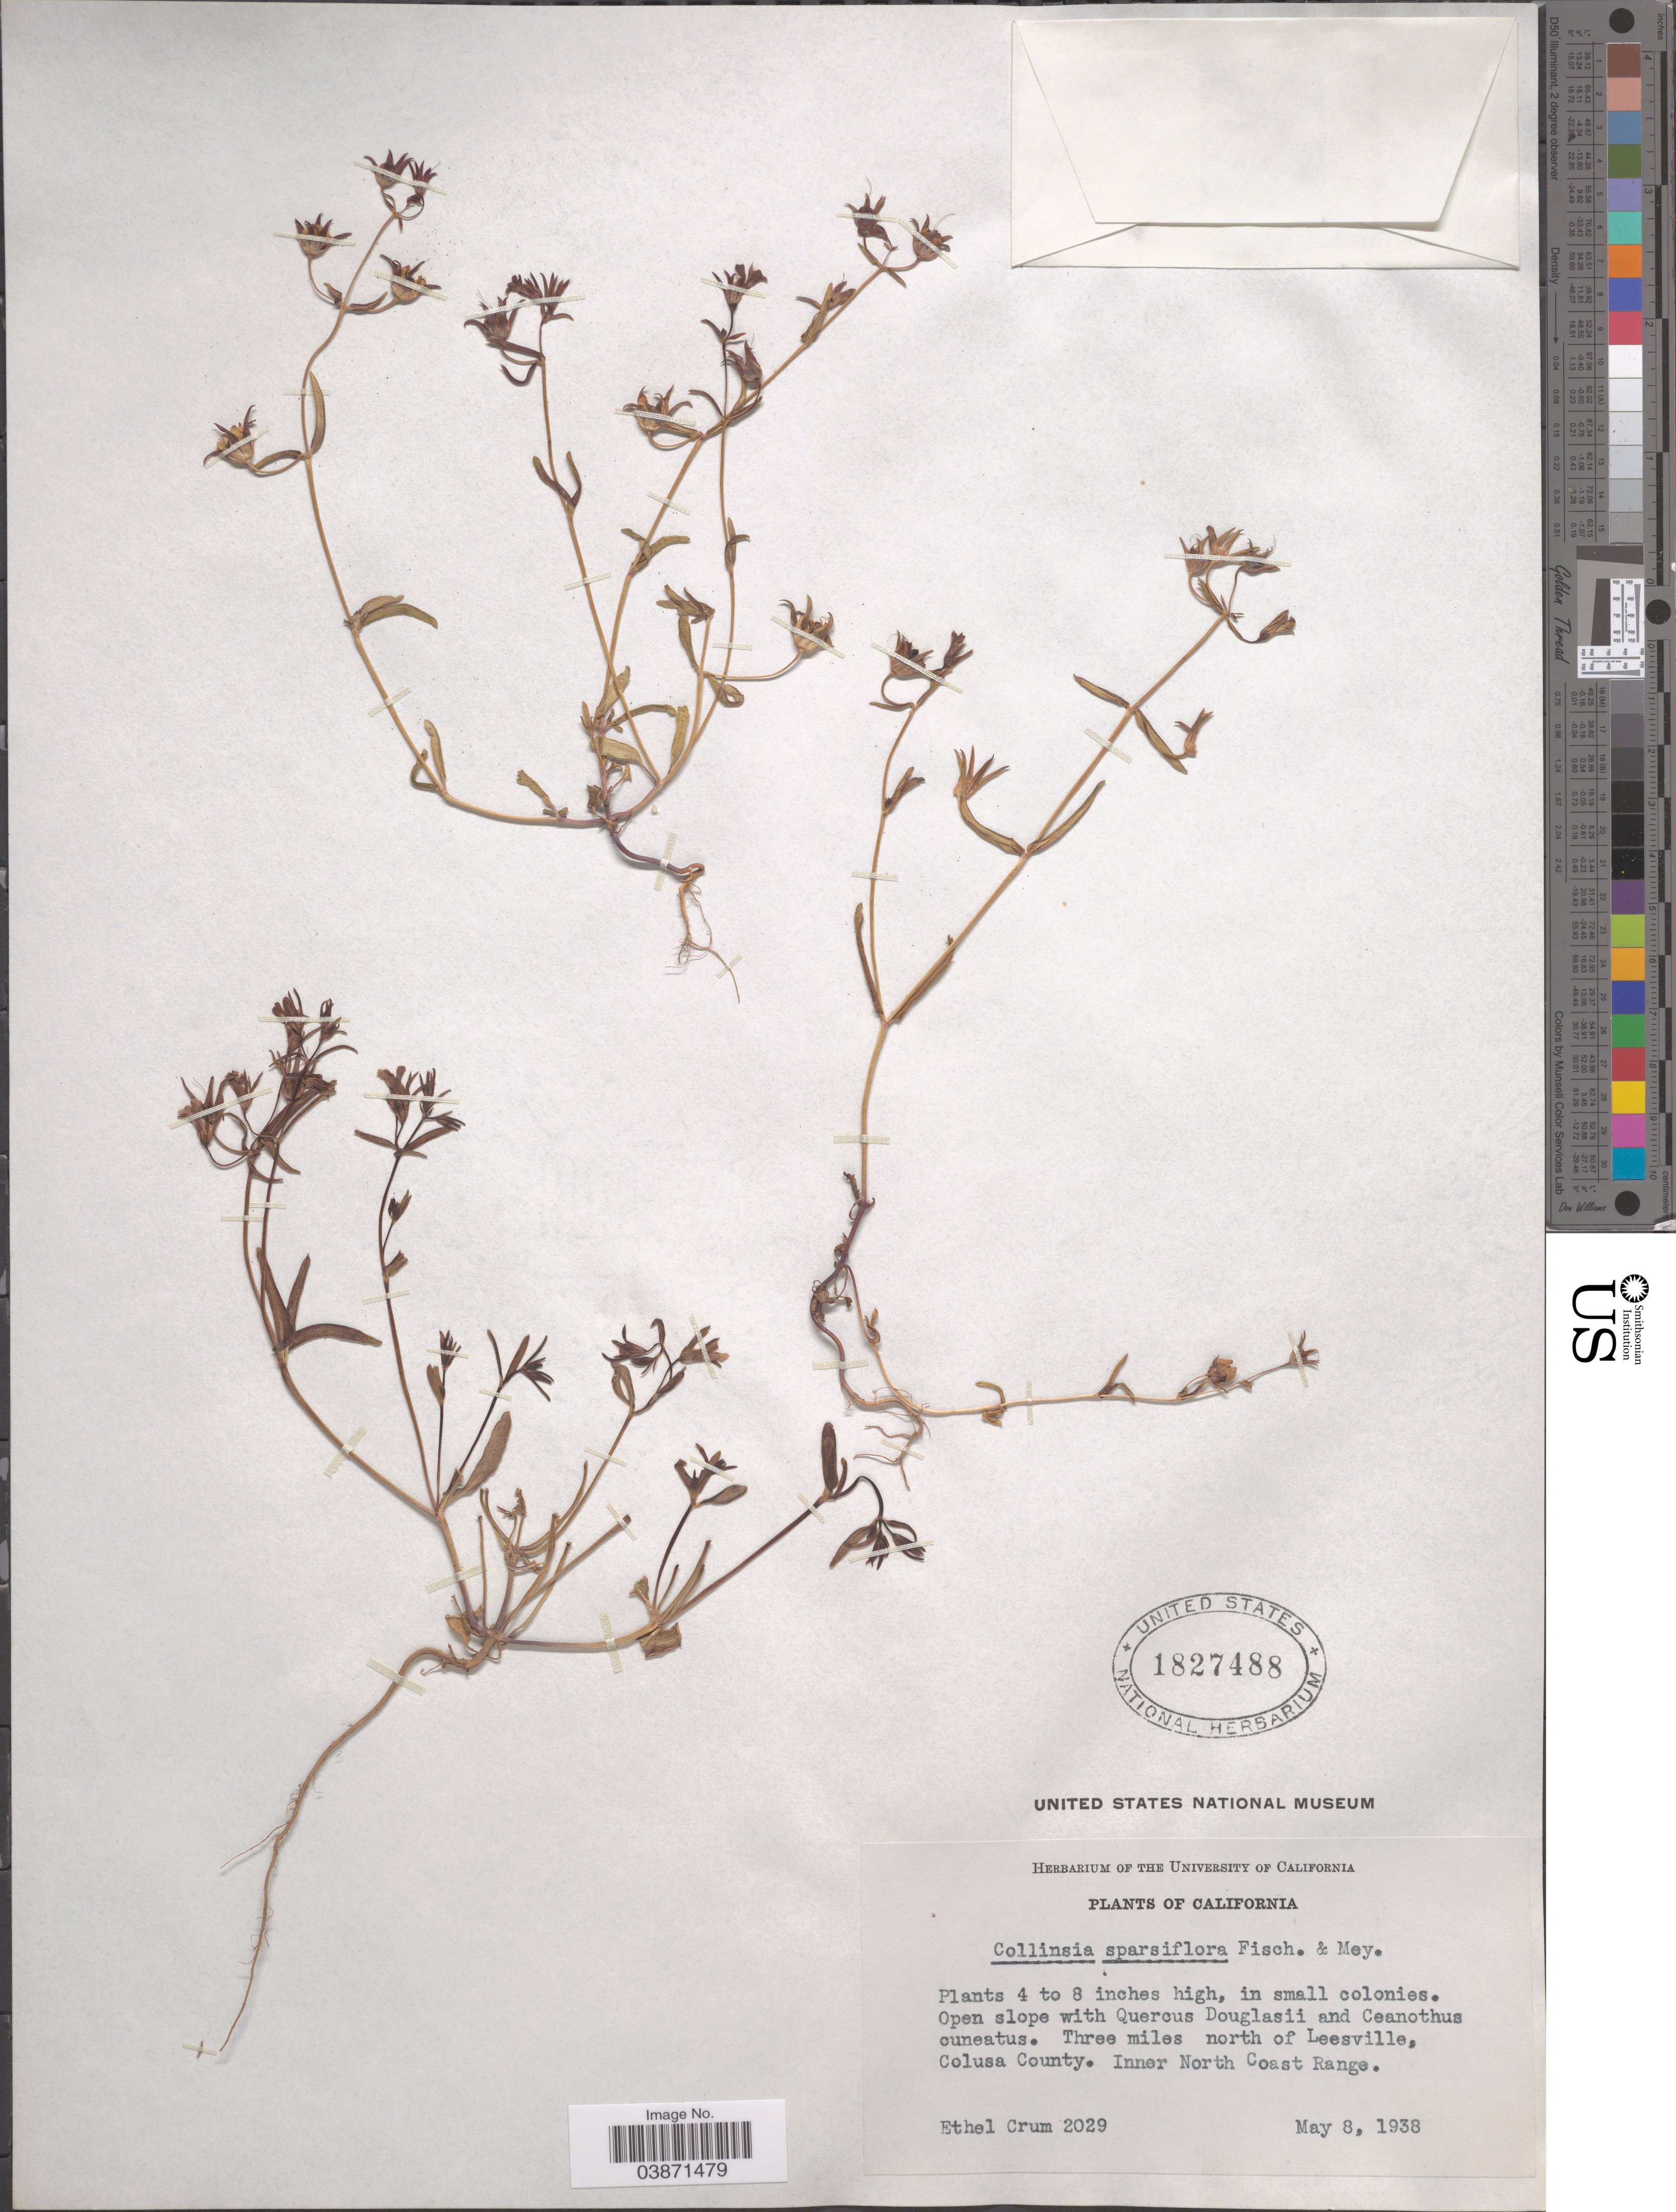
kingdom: Plantae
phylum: Tracheophyta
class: Magnoliopsida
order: Lamiales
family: Plantaginaceae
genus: Collinsia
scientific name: Collinsia sparsiflora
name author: Fisch. & C.A. Mey.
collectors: E. K. Crum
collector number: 2029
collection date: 1938-05-08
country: United States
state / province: California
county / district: Colusa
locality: Three miles north of Leesville, Colusa County. Inner North Coast Range.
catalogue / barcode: US 1827488